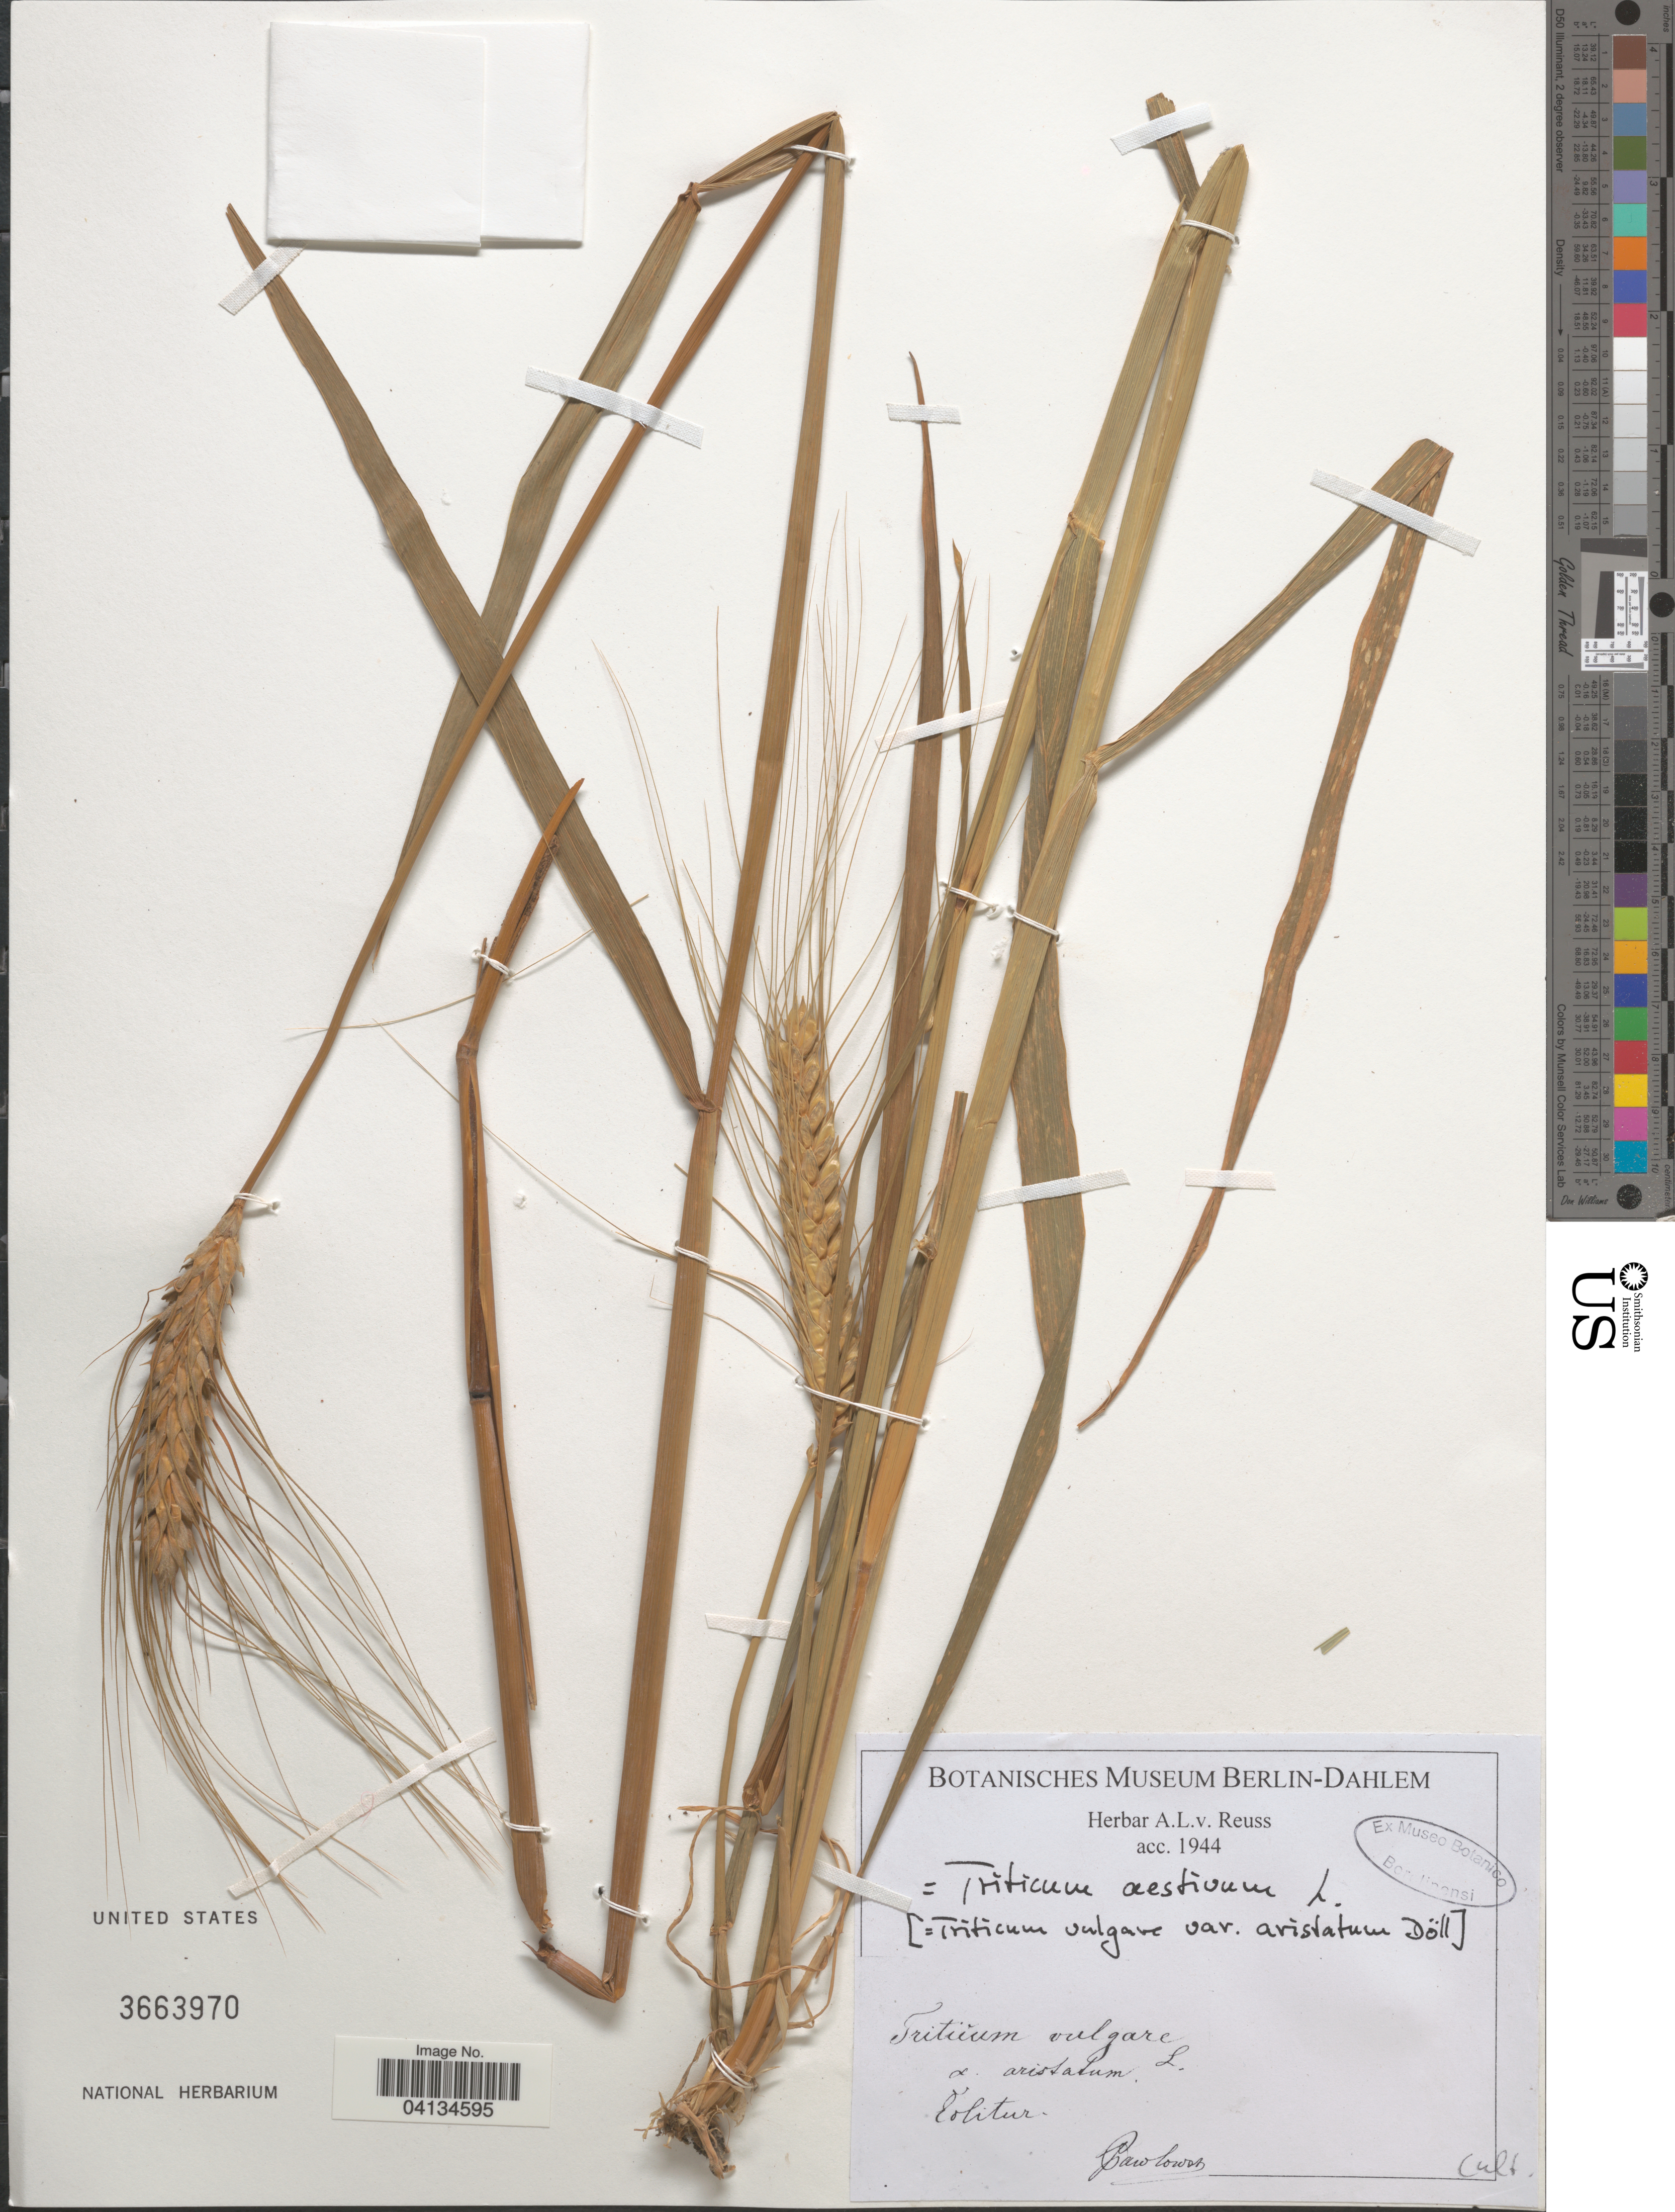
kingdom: Plantae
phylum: Tracheophyta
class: Liliopsida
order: Poales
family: Poaceae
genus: Triticum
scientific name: Triticum aestivum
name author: L.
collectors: Pawlowski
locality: Colitur [unsure placement].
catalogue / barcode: US 3663970